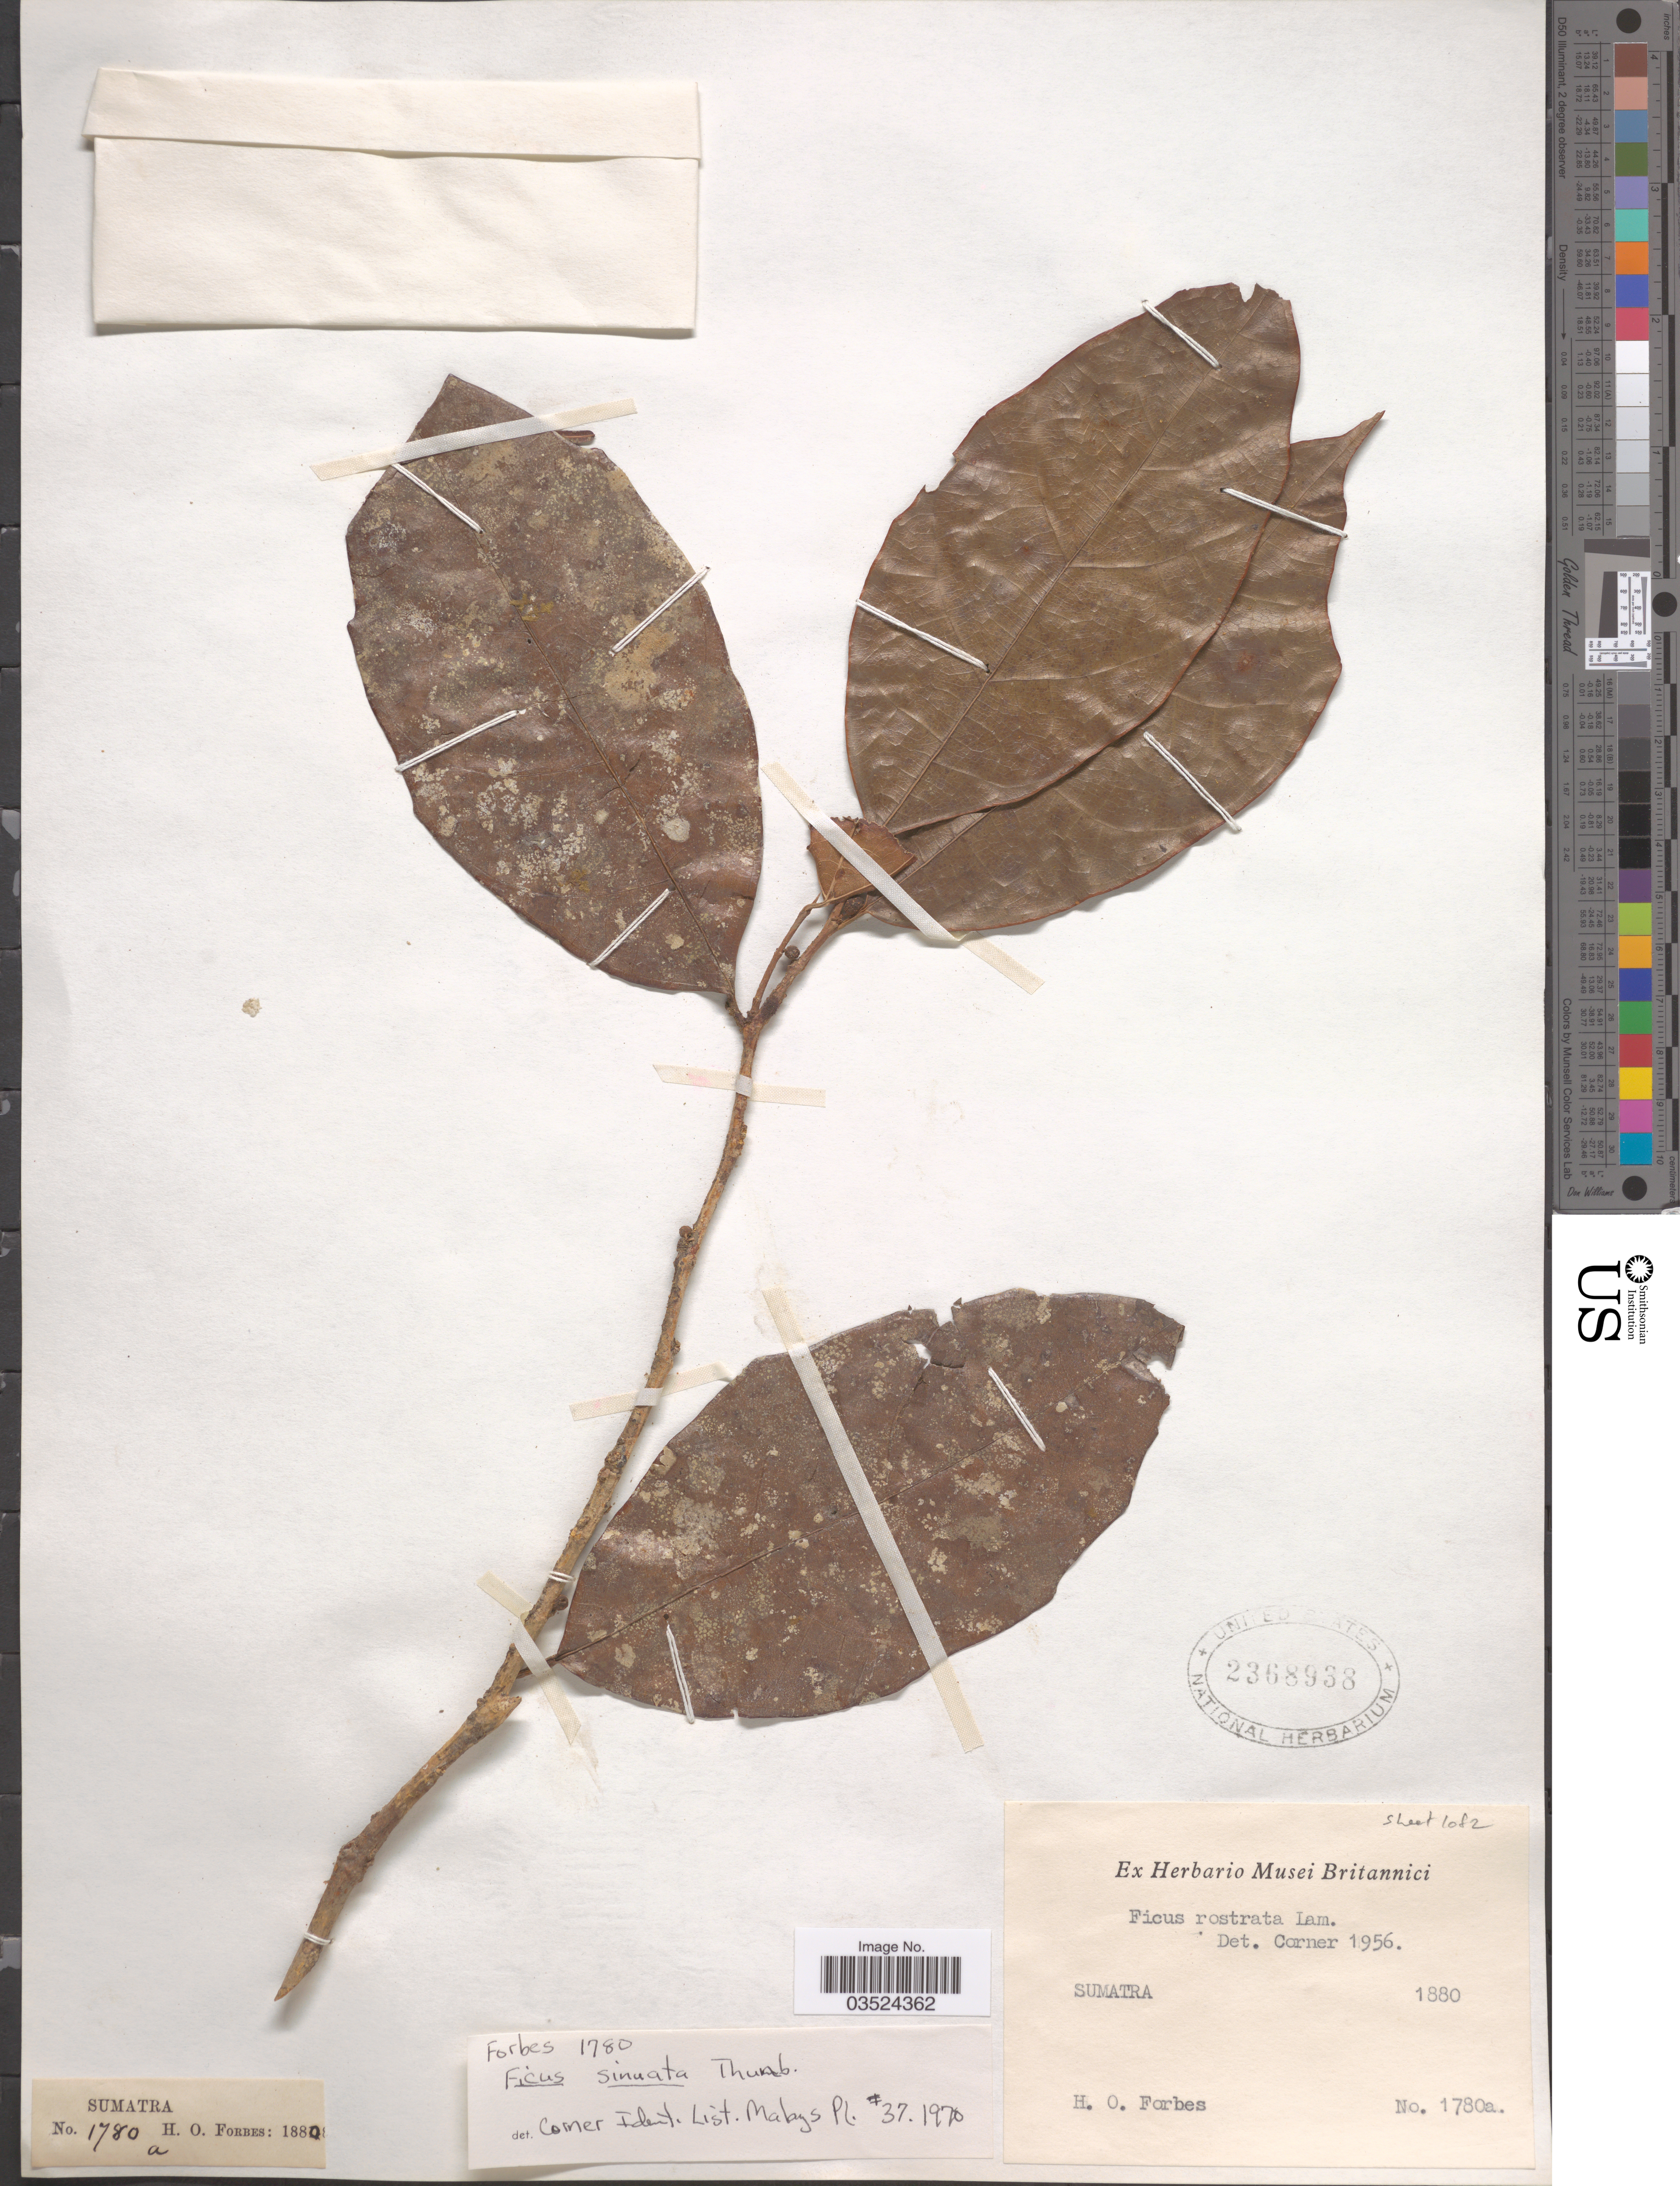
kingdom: Plantae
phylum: Tracheophyta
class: Magnoliopsida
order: Rosales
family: Moraceae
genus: Ficus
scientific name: Ficus sinuata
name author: Thunb.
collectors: H. O. Forbes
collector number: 1780a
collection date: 1880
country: Indonesia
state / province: Sumatra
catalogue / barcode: US 2368938